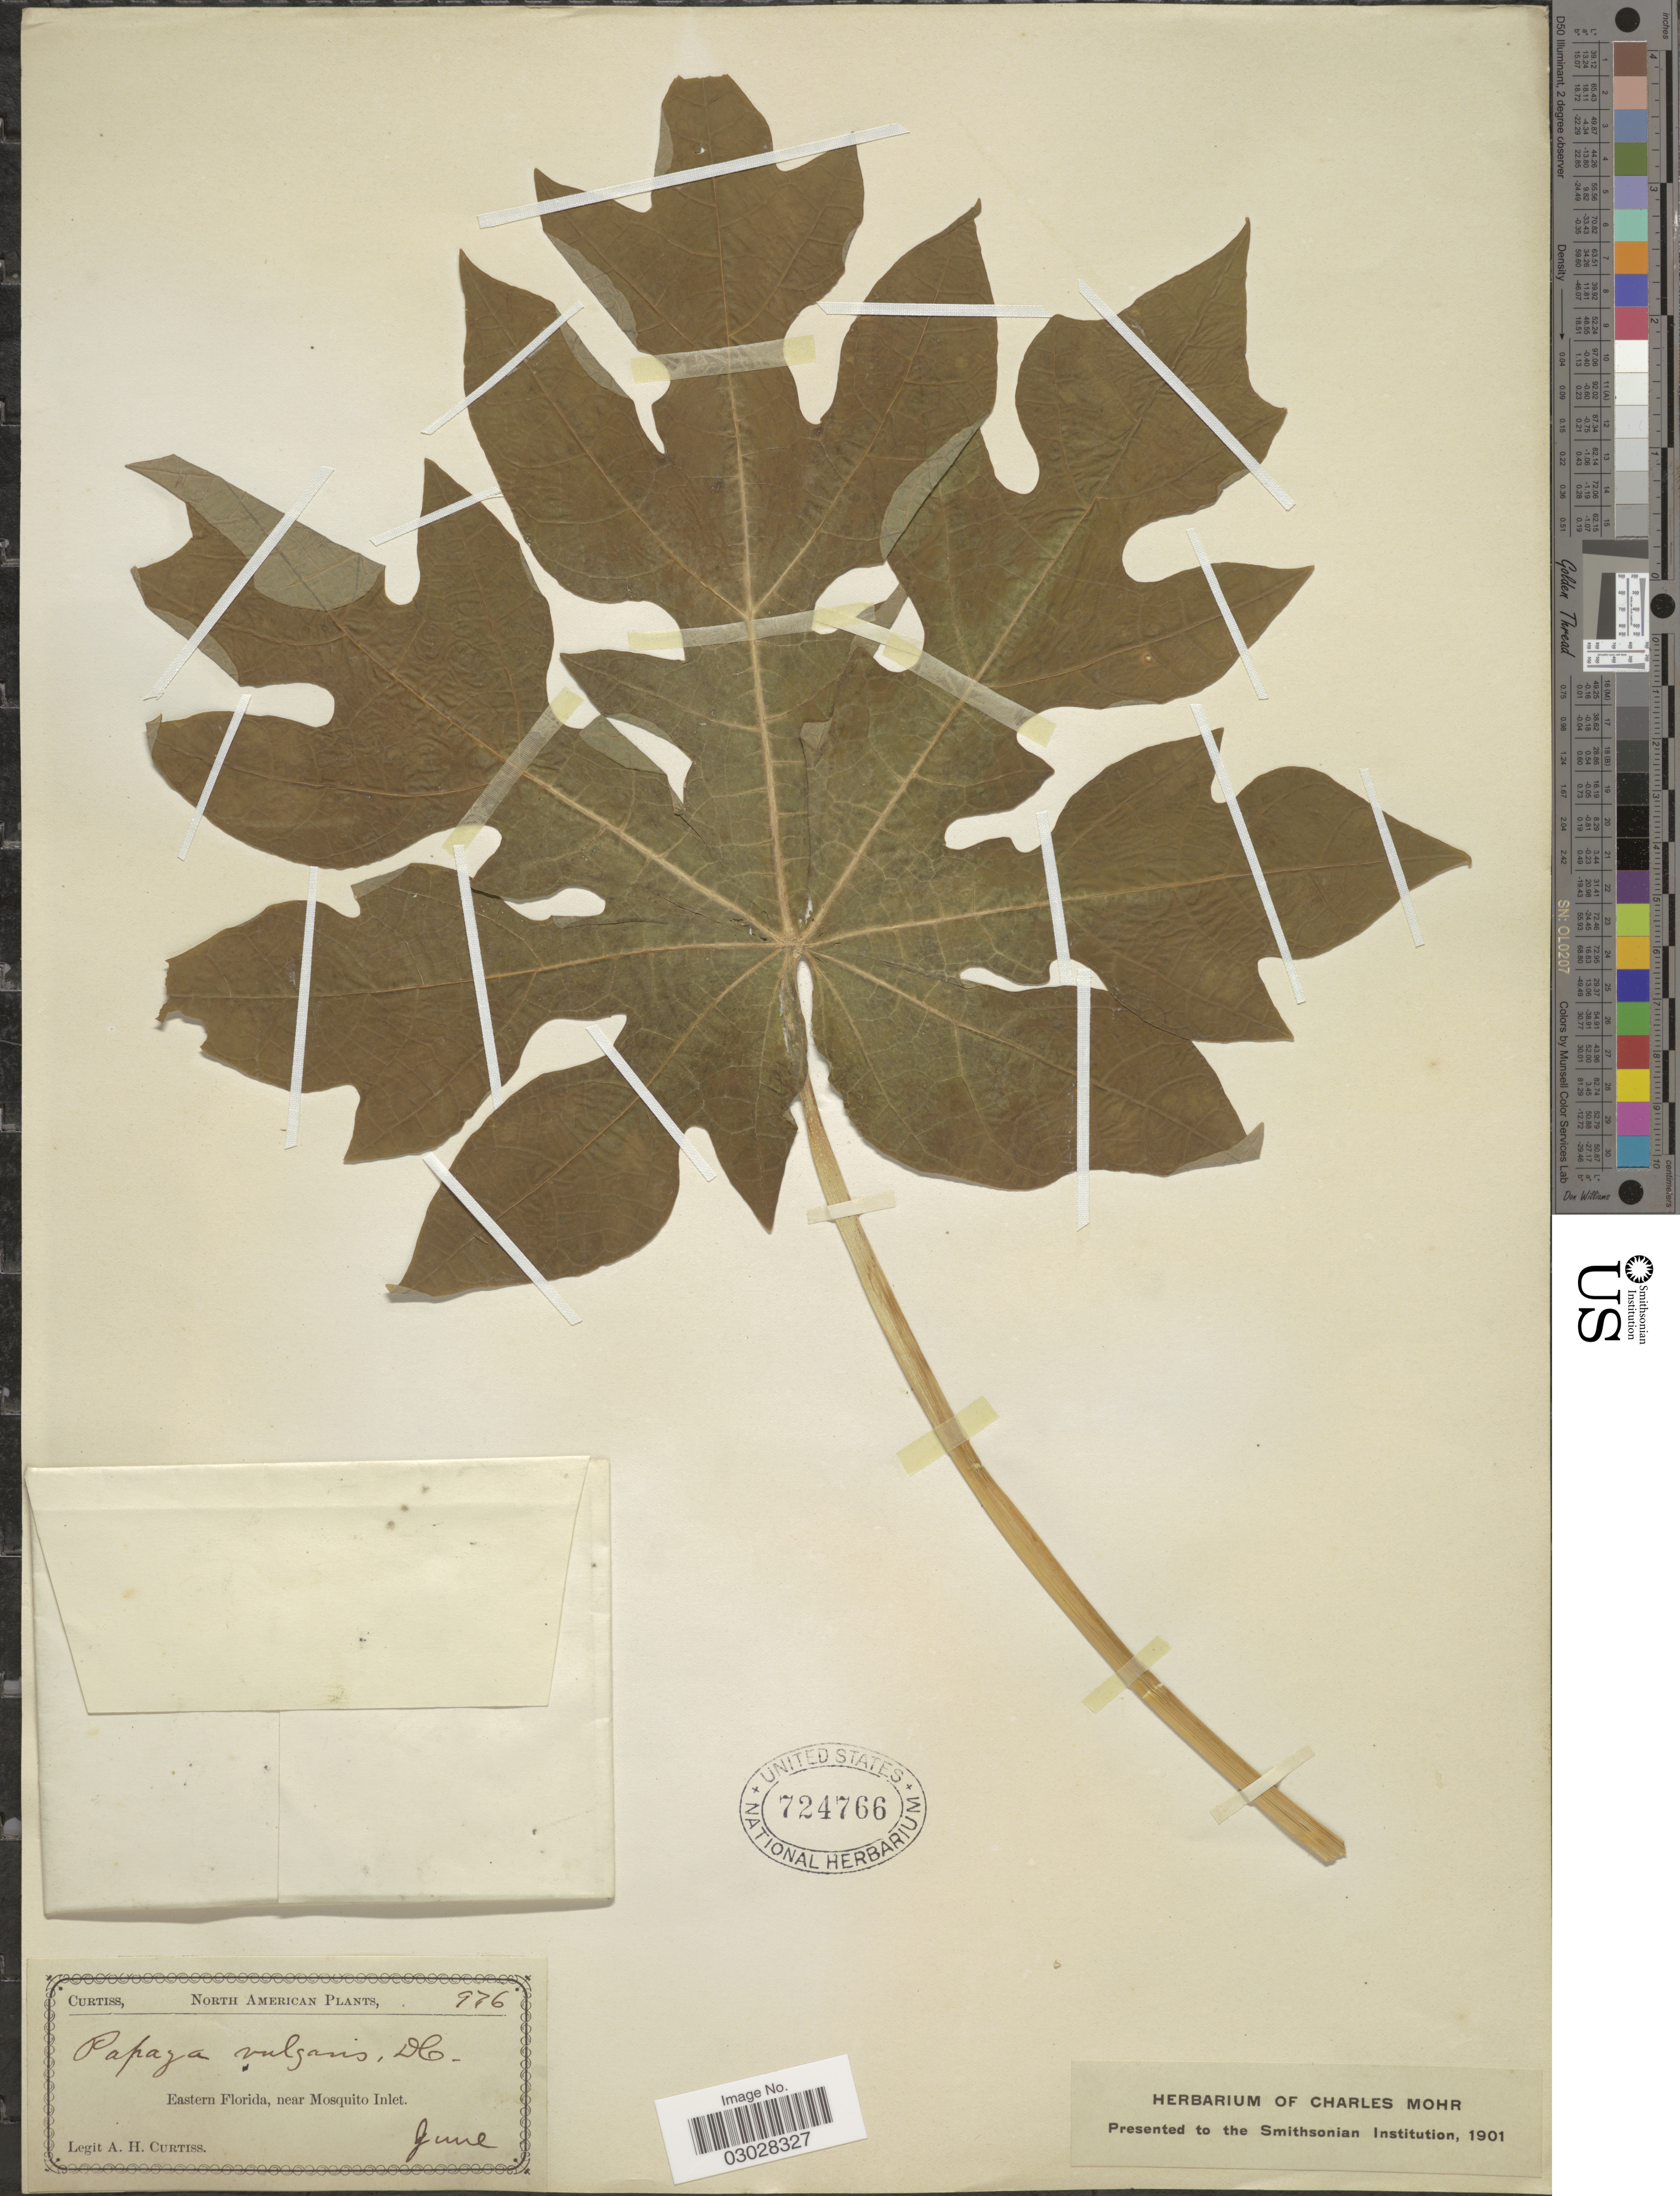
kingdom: Plantae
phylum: Tracheophyta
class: Magnoliopsida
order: Brassicales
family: Caricaceae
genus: Carica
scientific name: Carica papaya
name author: L.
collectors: A. H. Curtiss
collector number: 976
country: United States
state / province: Florida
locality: North American. Eastern Florida, near Mosquito Inlet.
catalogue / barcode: US 724766